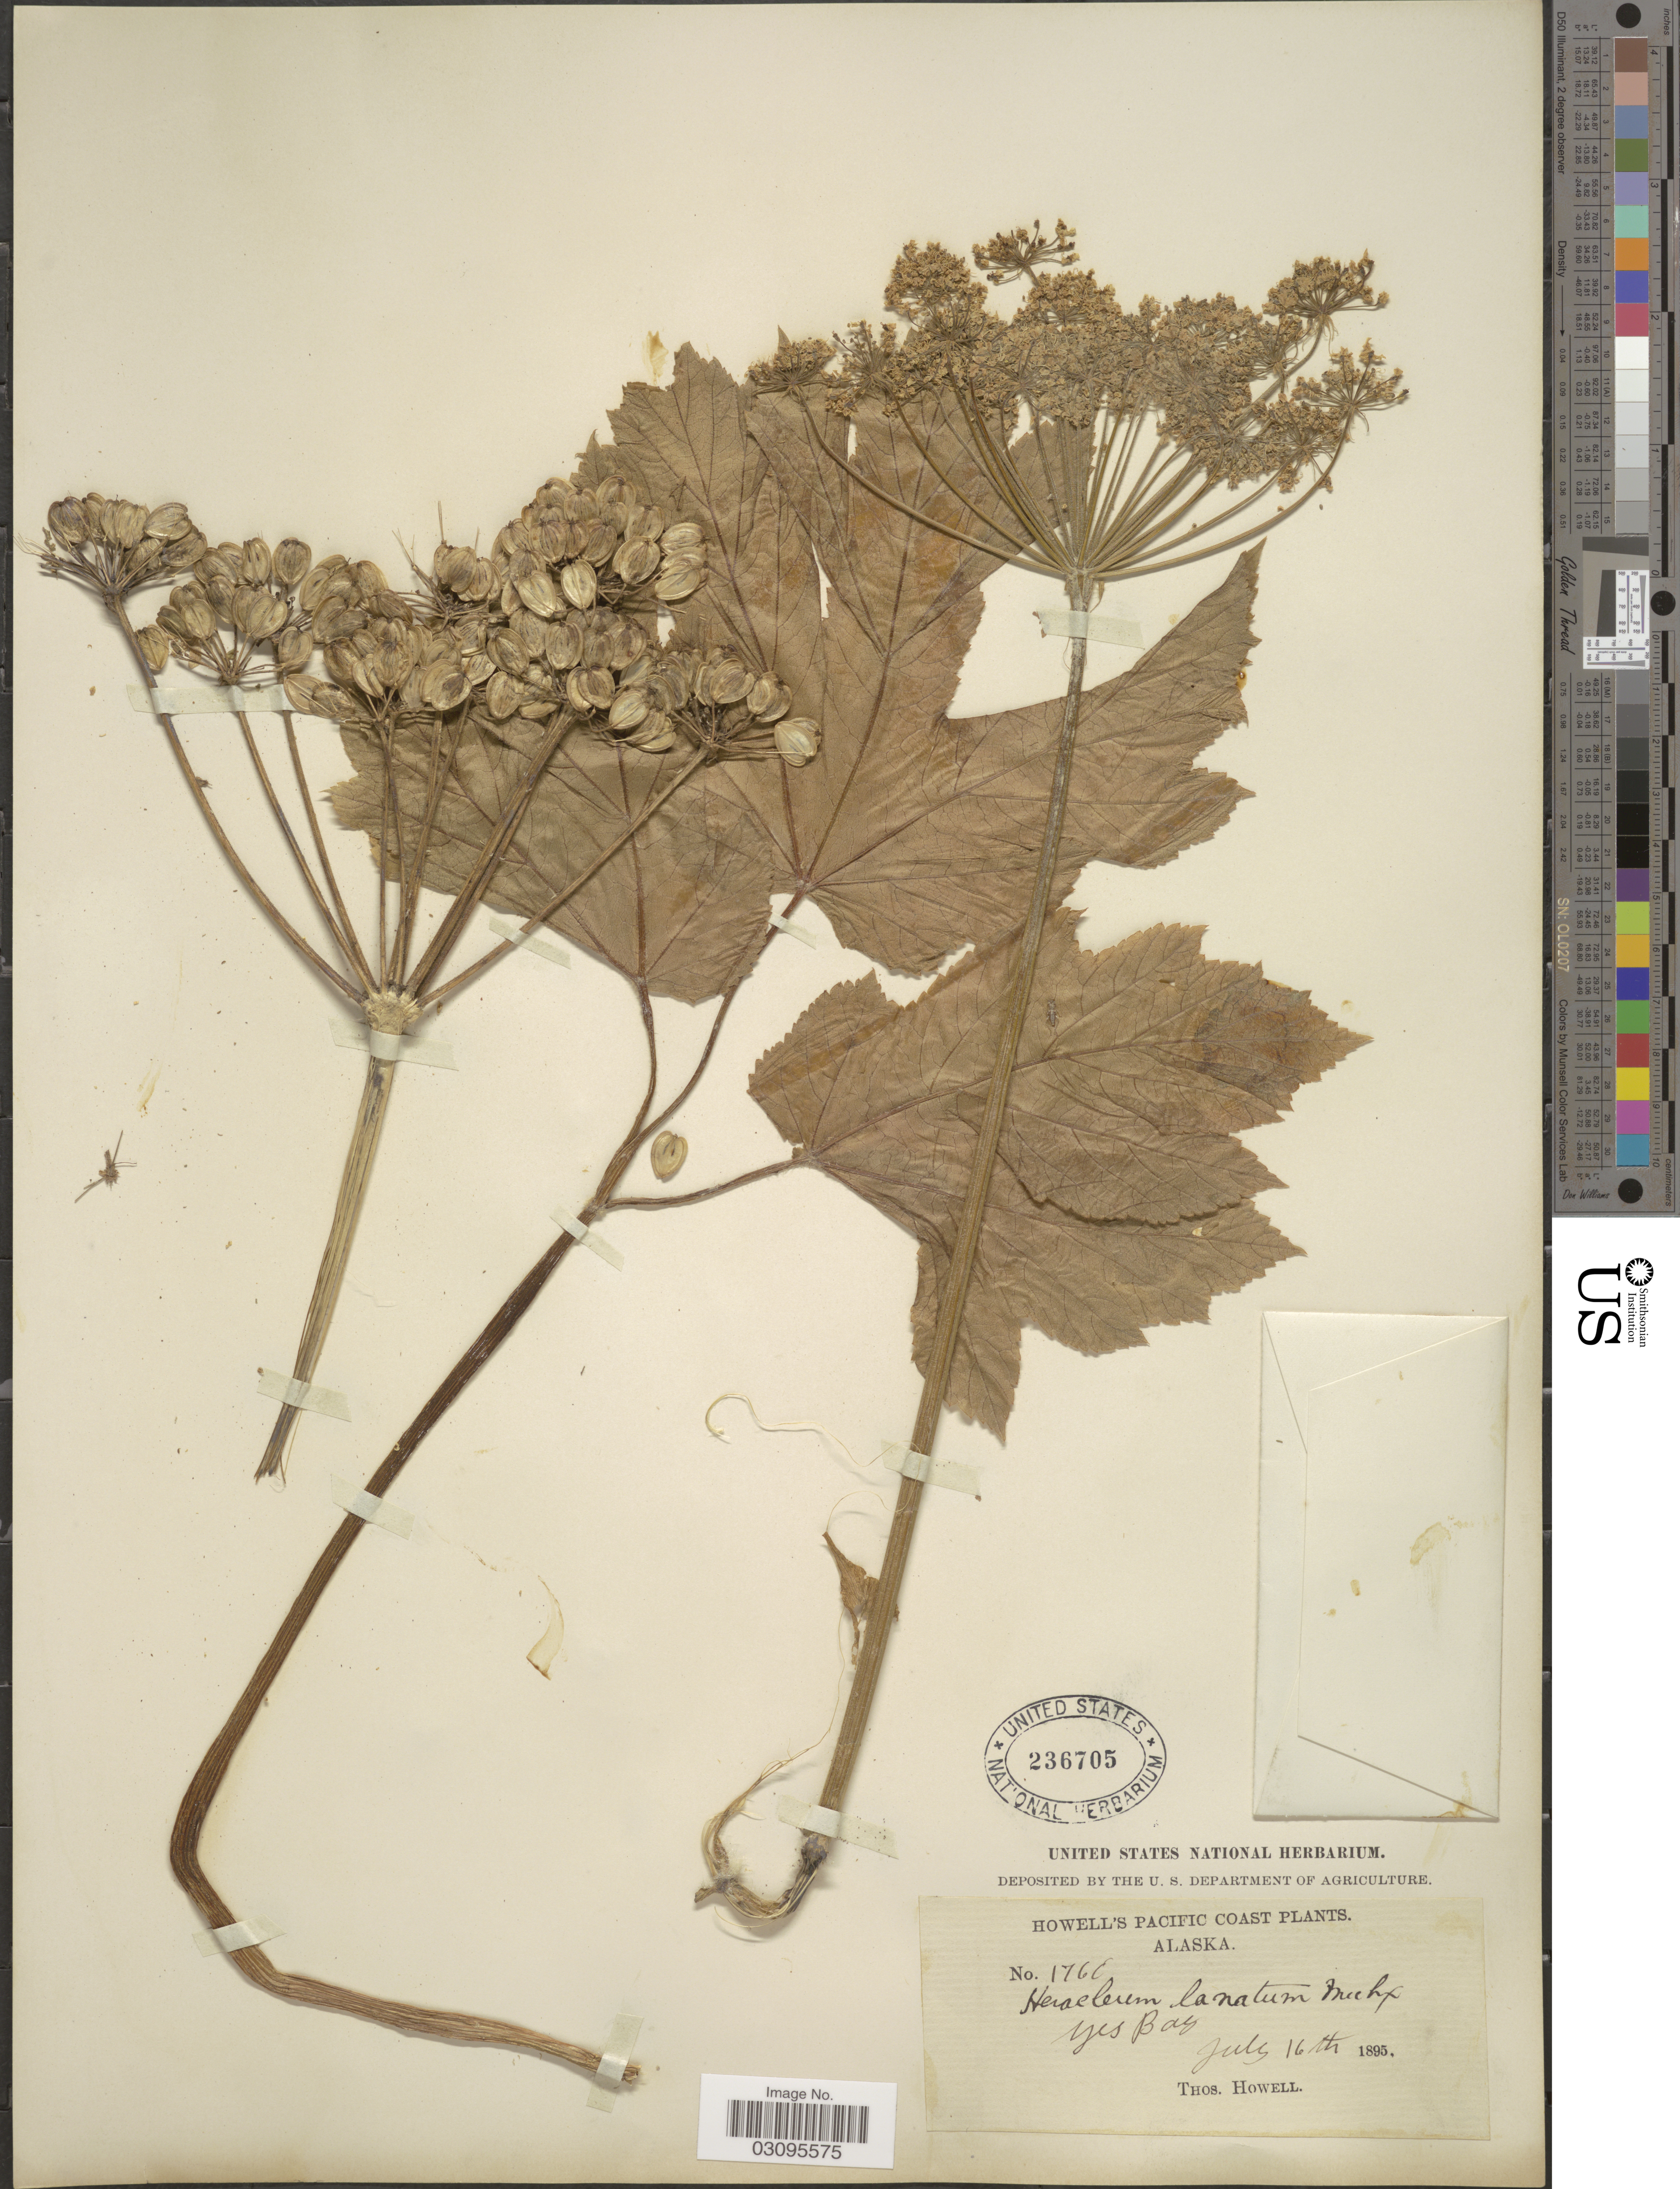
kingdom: Plantae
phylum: Tracheophyta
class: Magnoliopsida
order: Apiales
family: Apiaceae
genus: Heracleum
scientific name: Heracleum lanatum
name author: Michx.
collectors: T. Howell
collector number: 176E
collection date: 1895-07-16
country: United States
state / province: Alaska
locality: Howell's Pacific Coast, Yes Bay.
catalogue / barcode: US 236705